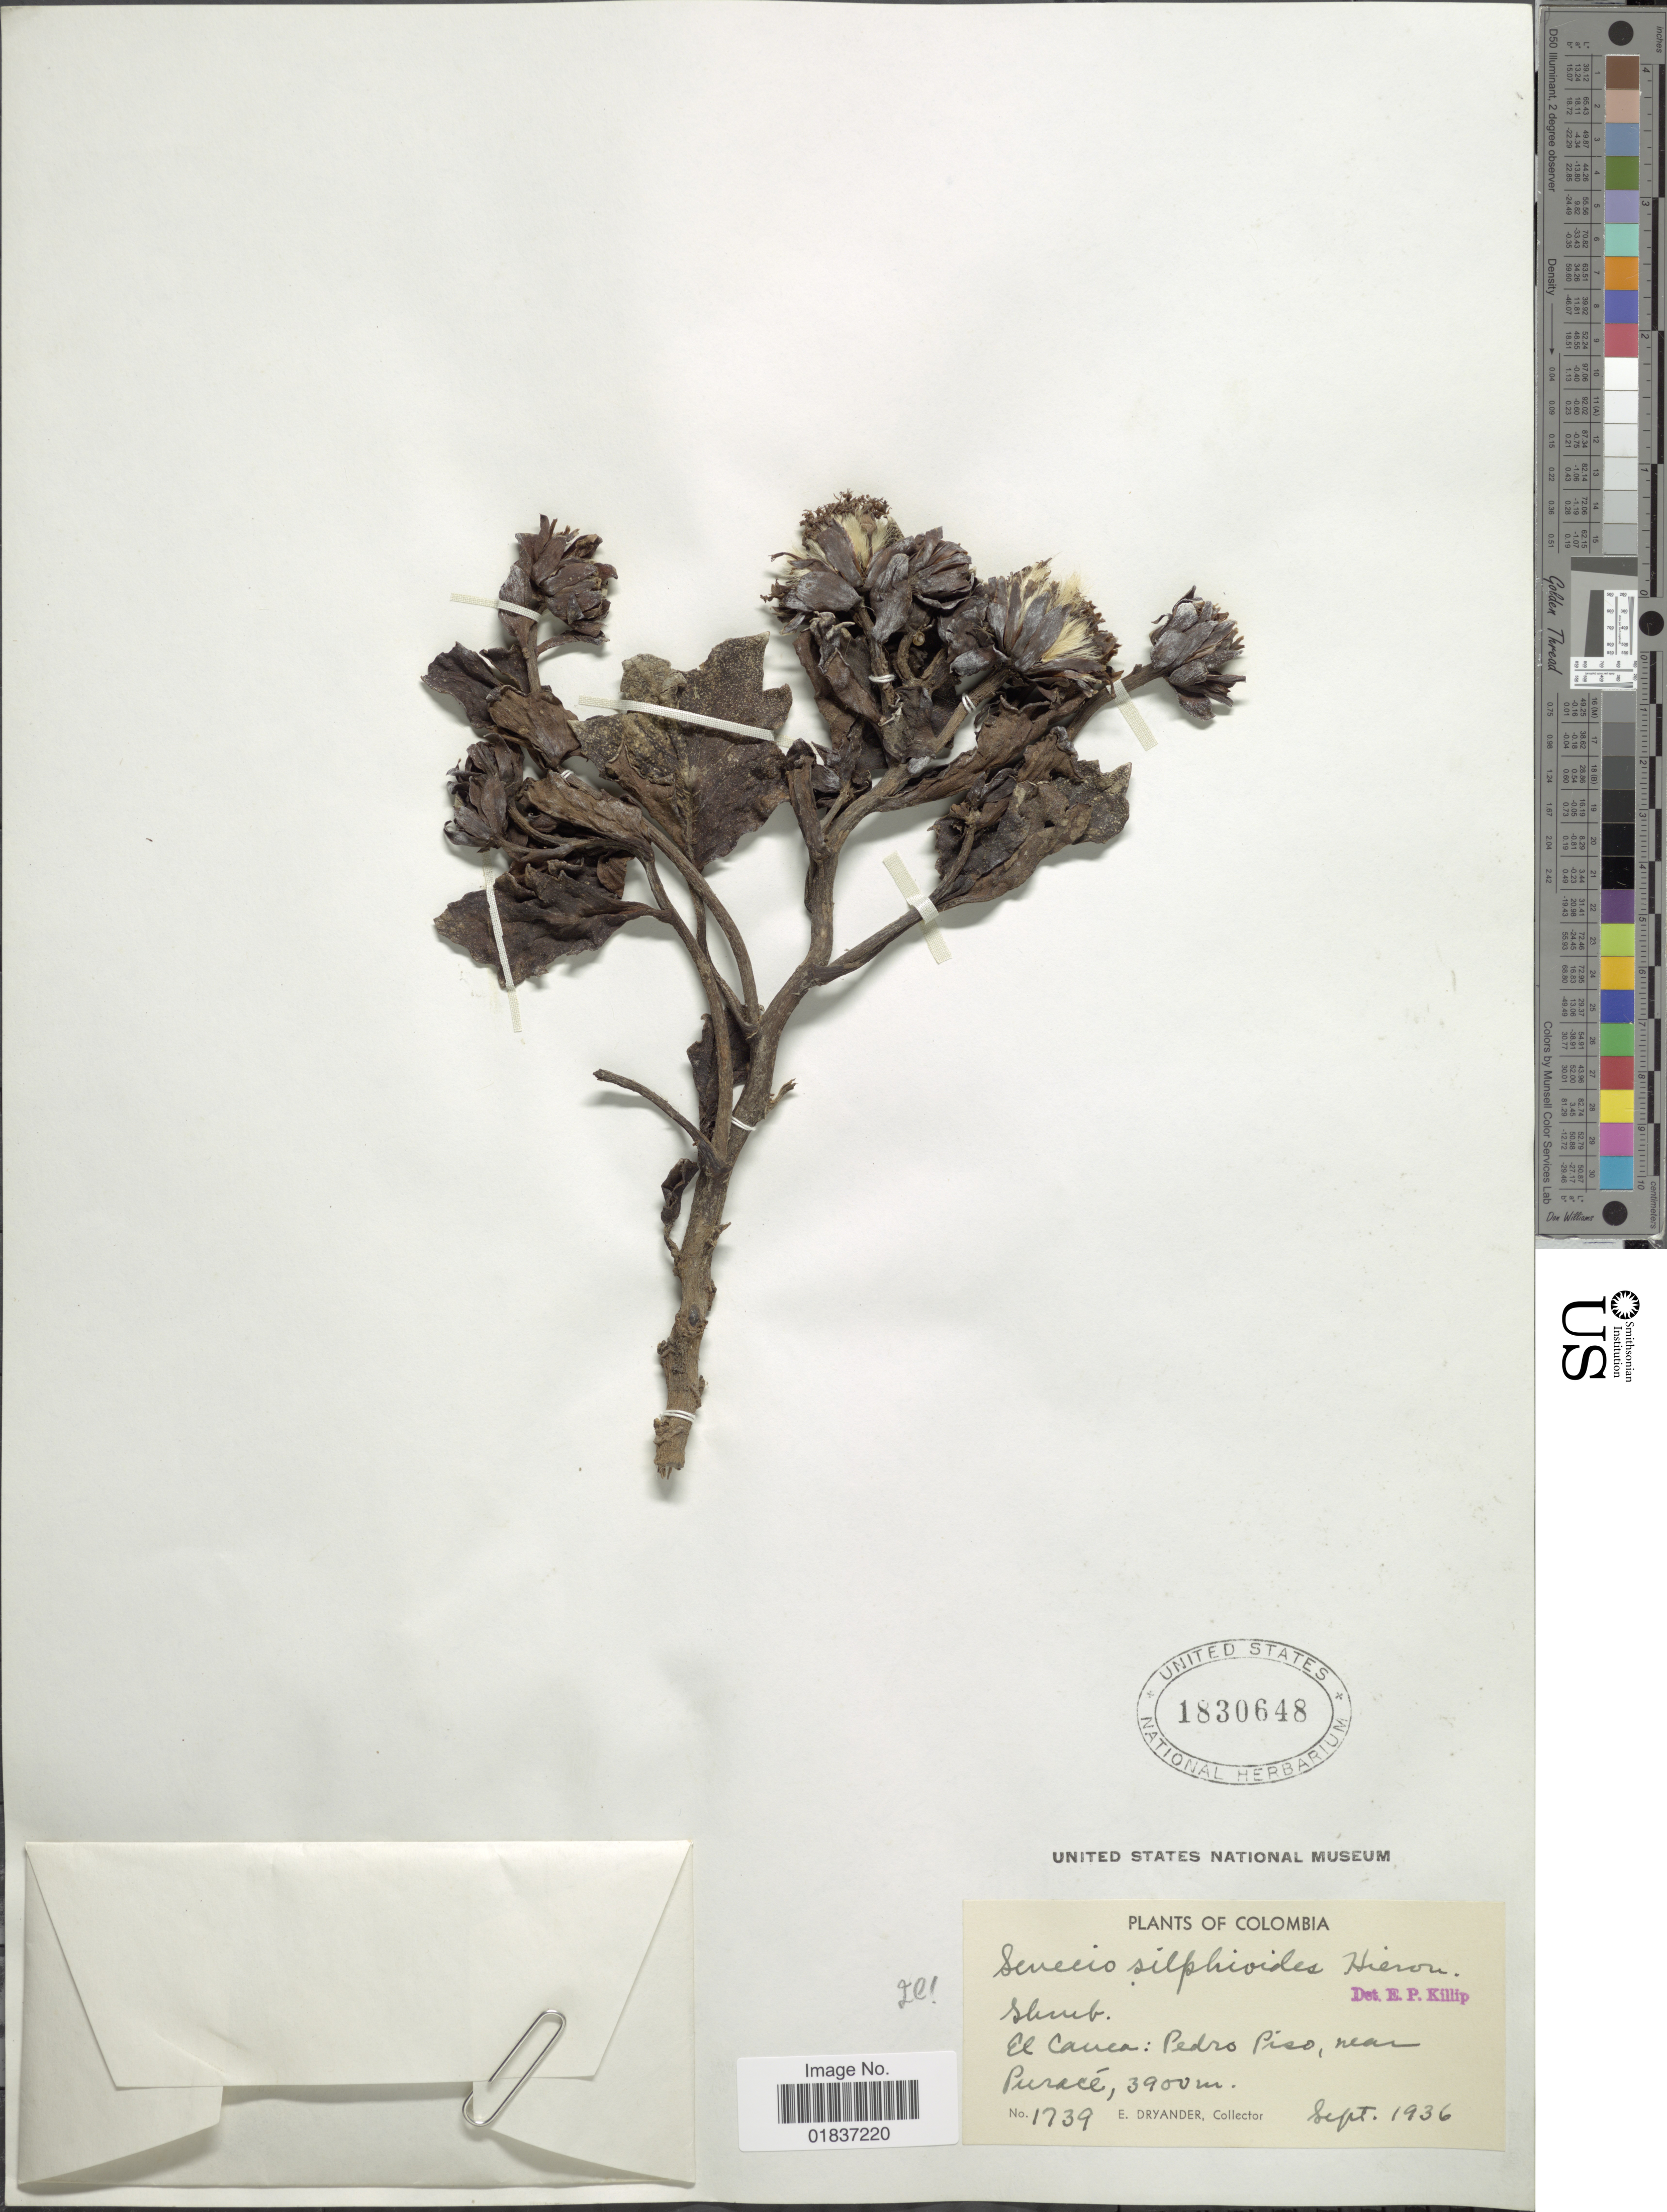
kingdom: Plantae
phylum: Tracheophyta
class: Magnoliopsida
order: Asterales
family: Asteraceae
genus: Senecio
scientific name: Senecio silphioides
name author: Hieron.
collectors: E. Dryander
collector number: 1739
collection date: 1936-09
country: Colombia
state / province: Cauca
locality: El Cauca: Pedro, near Purace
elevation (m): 3900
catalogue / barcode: US 1830648